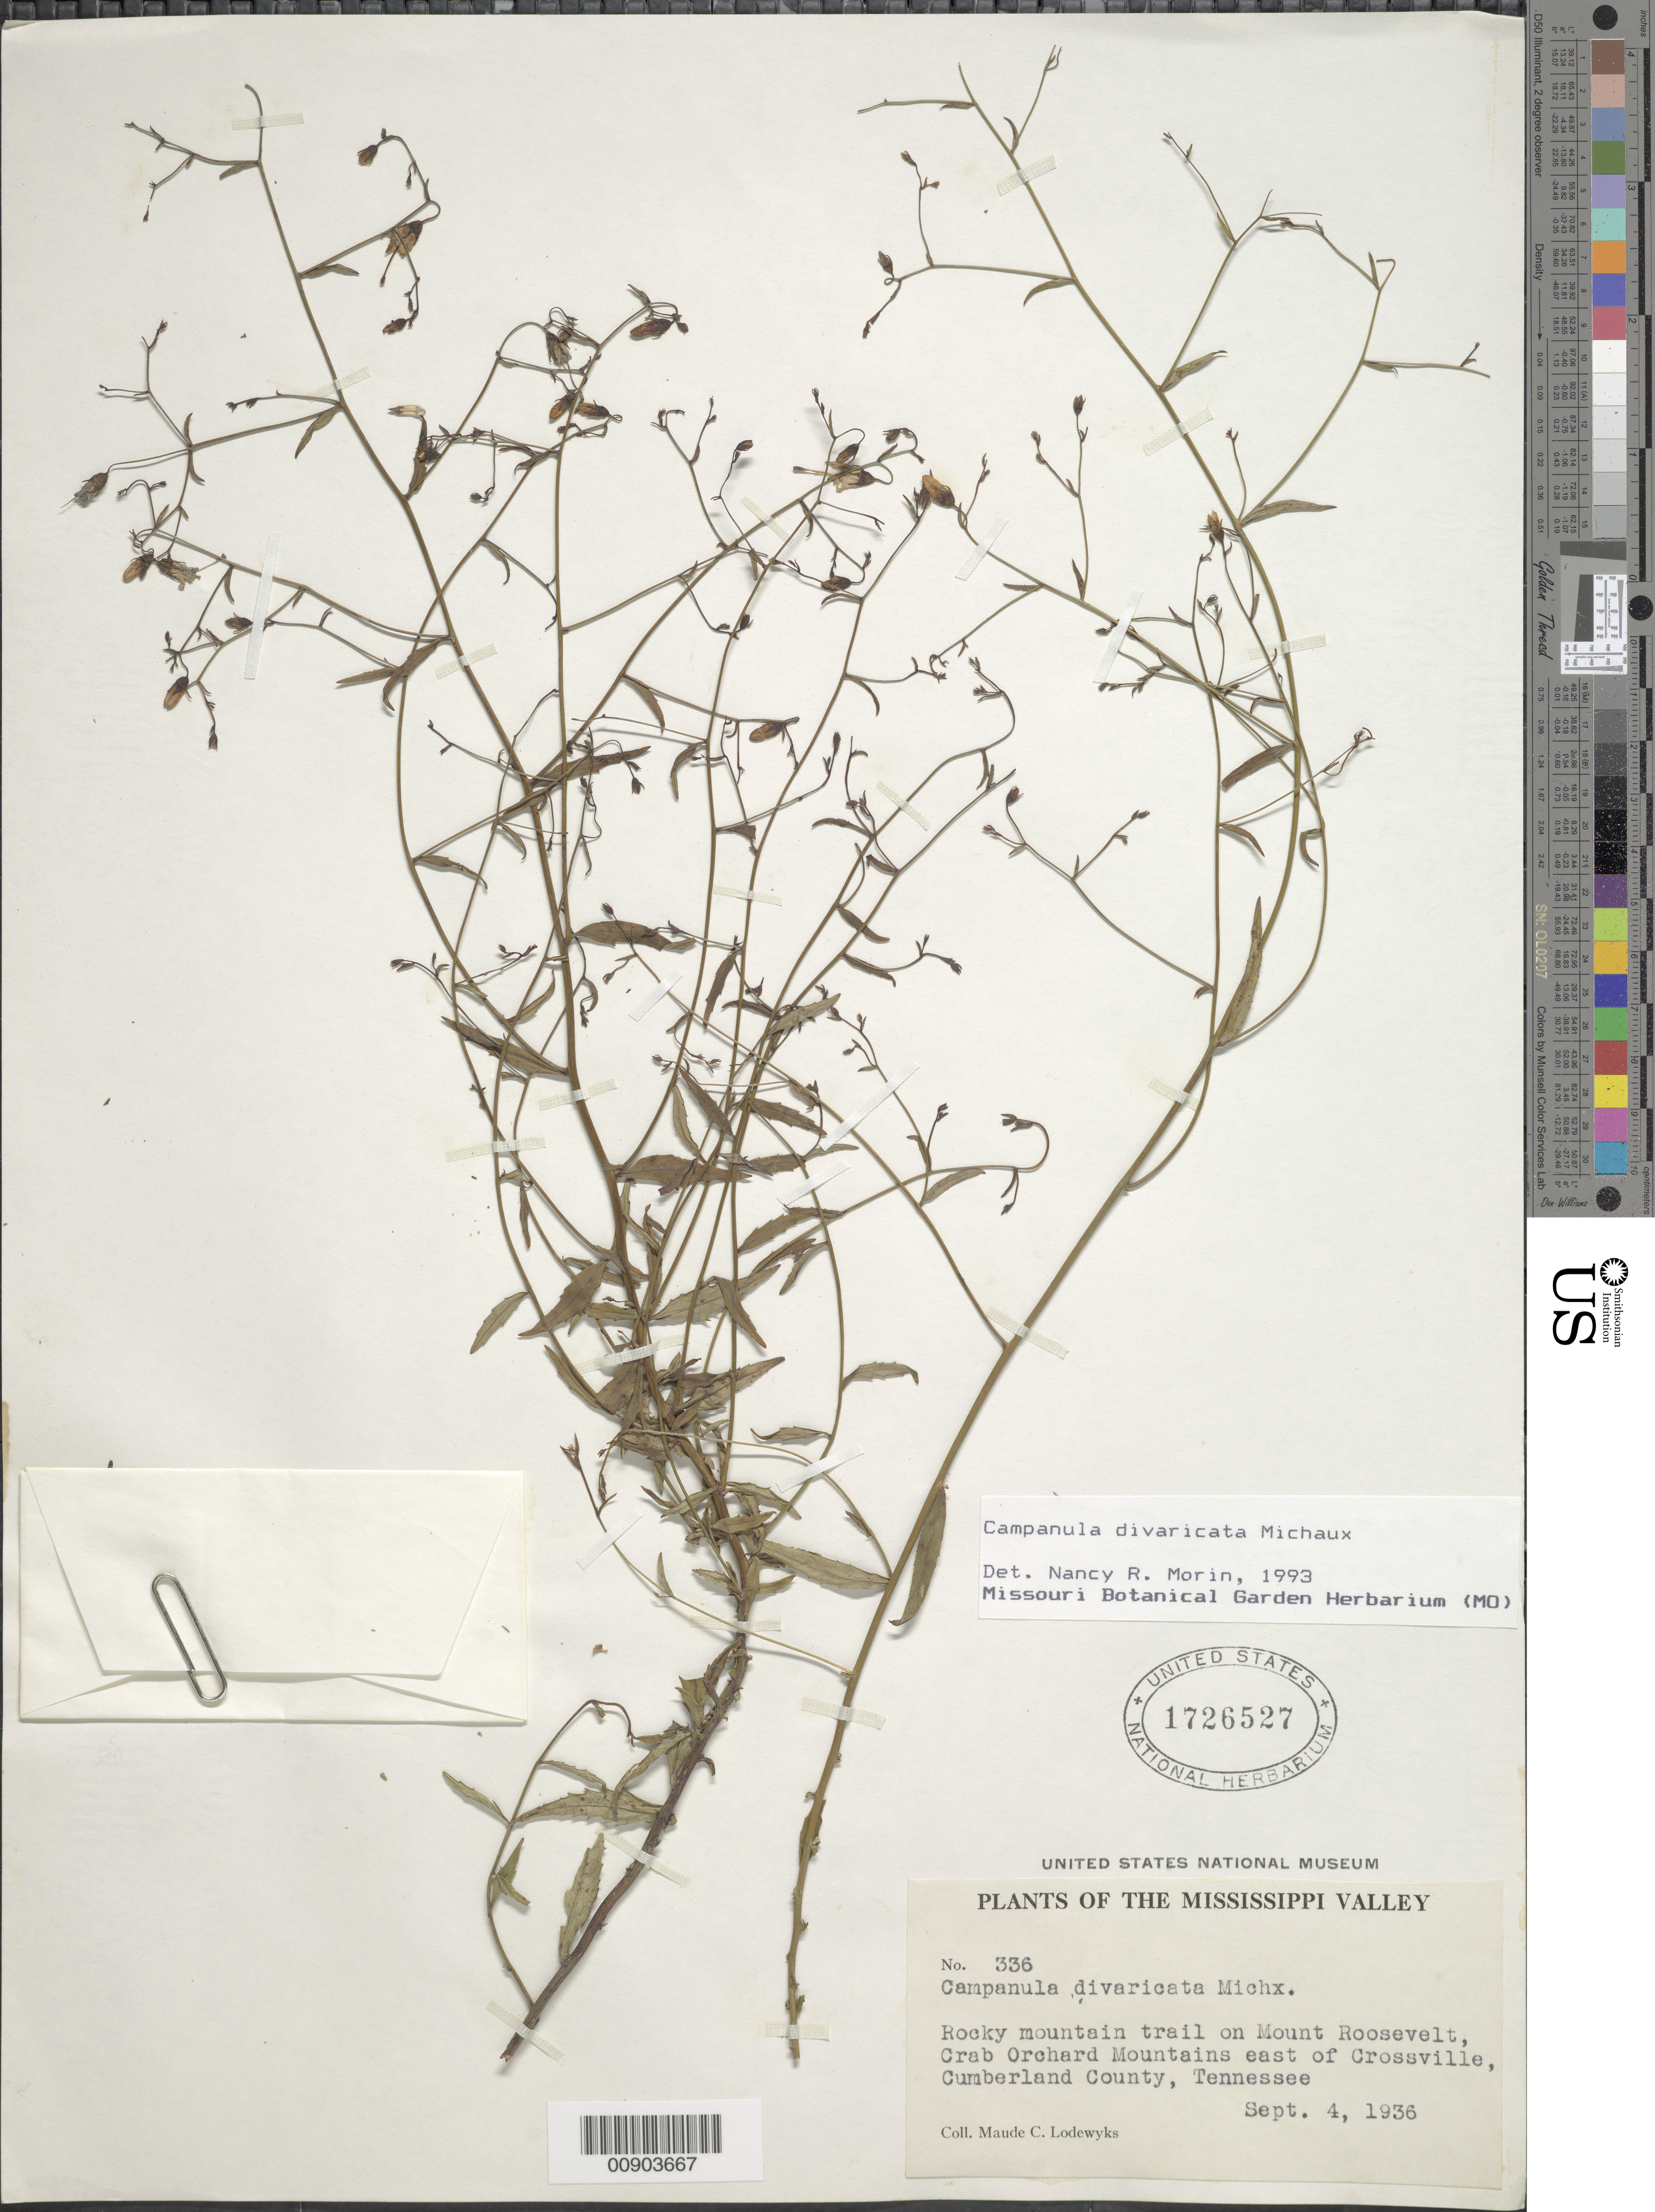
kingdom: Plantae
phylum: Tracheophyta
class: Magnoliopsida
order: Asterales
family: Campanulaceae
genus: Campanula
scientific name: Campanula divaricata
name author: Michx.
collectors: M. Lodewyks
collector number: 336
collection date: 1936-09-04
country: United States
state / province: Tennessee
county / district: Cumberland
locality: Mount Roosevelt, Crab Orchard Mountains east of Crossville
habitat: Rocky mountain trail.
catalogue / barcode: US 1726527